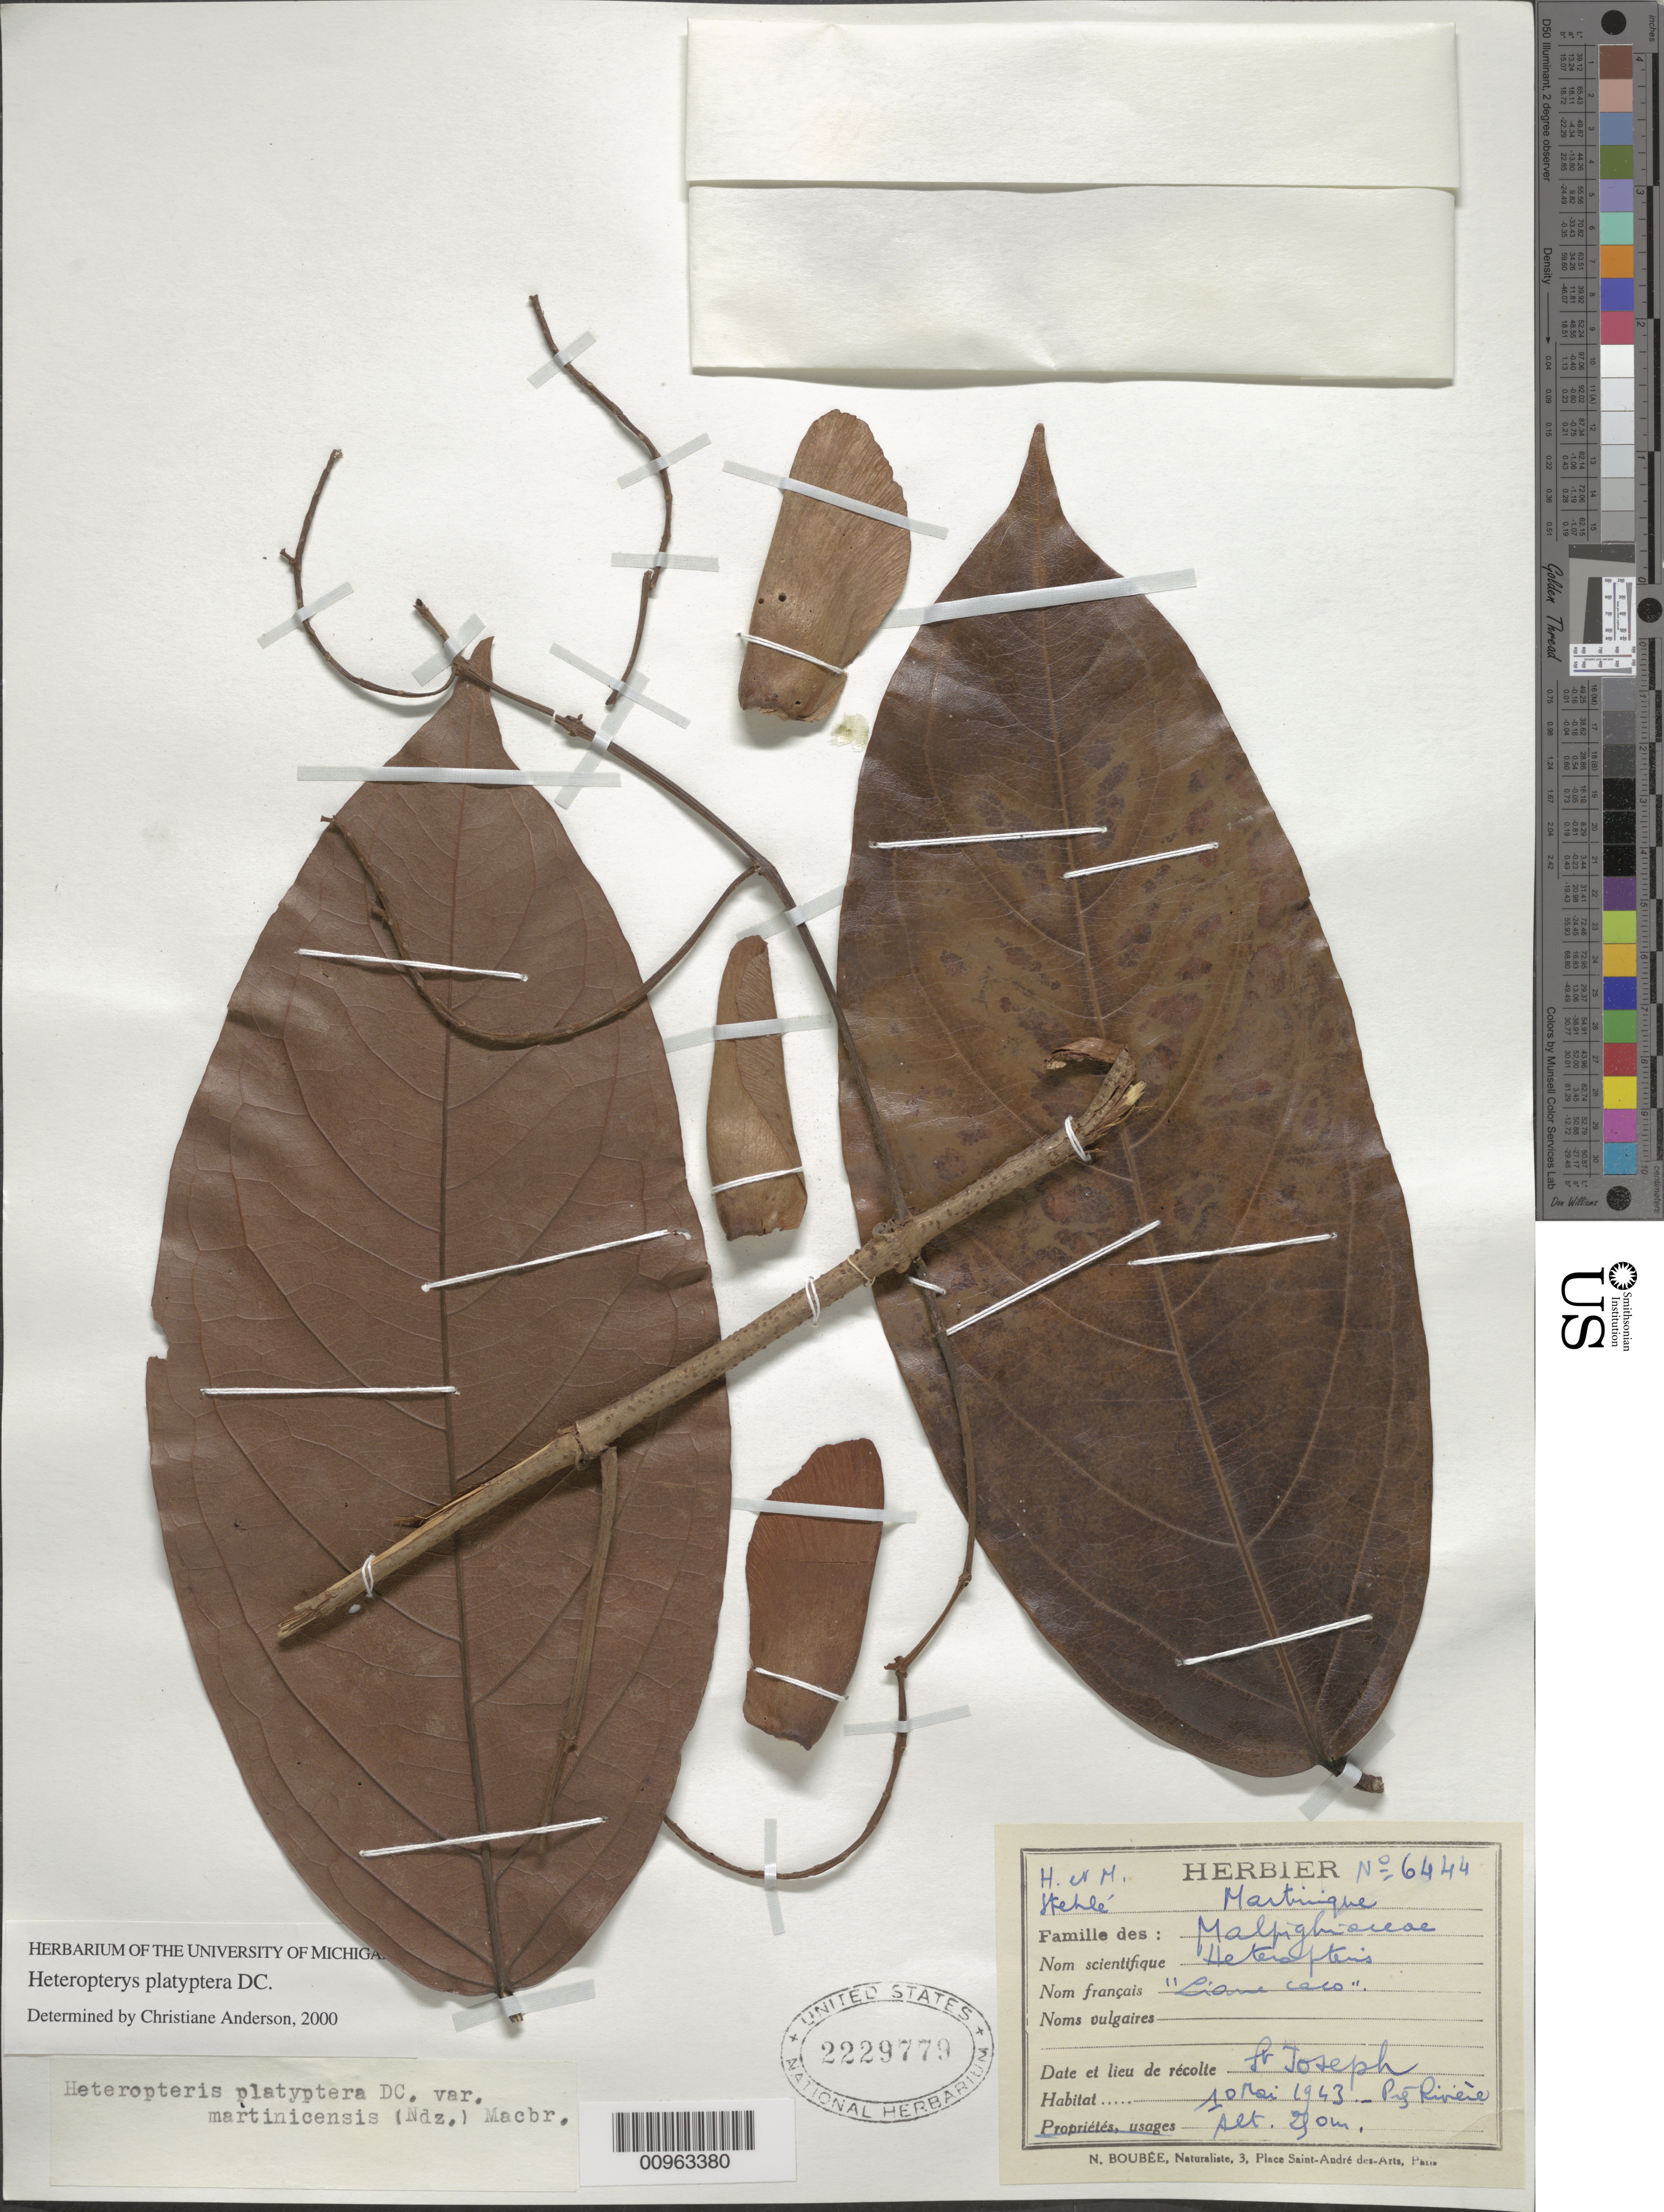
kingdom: Plantae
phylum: Tracheophyta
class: Magnoliopsida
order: Malpighiales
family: Malpighiaceae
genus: Heteropterys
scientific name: Heteropterys platyptera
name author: DC.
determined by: Anderson, C.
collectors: H. Stehlé & M. Stehlé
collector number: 6444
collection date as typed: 10 May 1943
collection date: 1943-05-10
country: Martinique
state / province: Fort-de-France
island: Martinique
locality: Petite Rivière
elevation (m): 250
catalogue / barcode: US 2229779